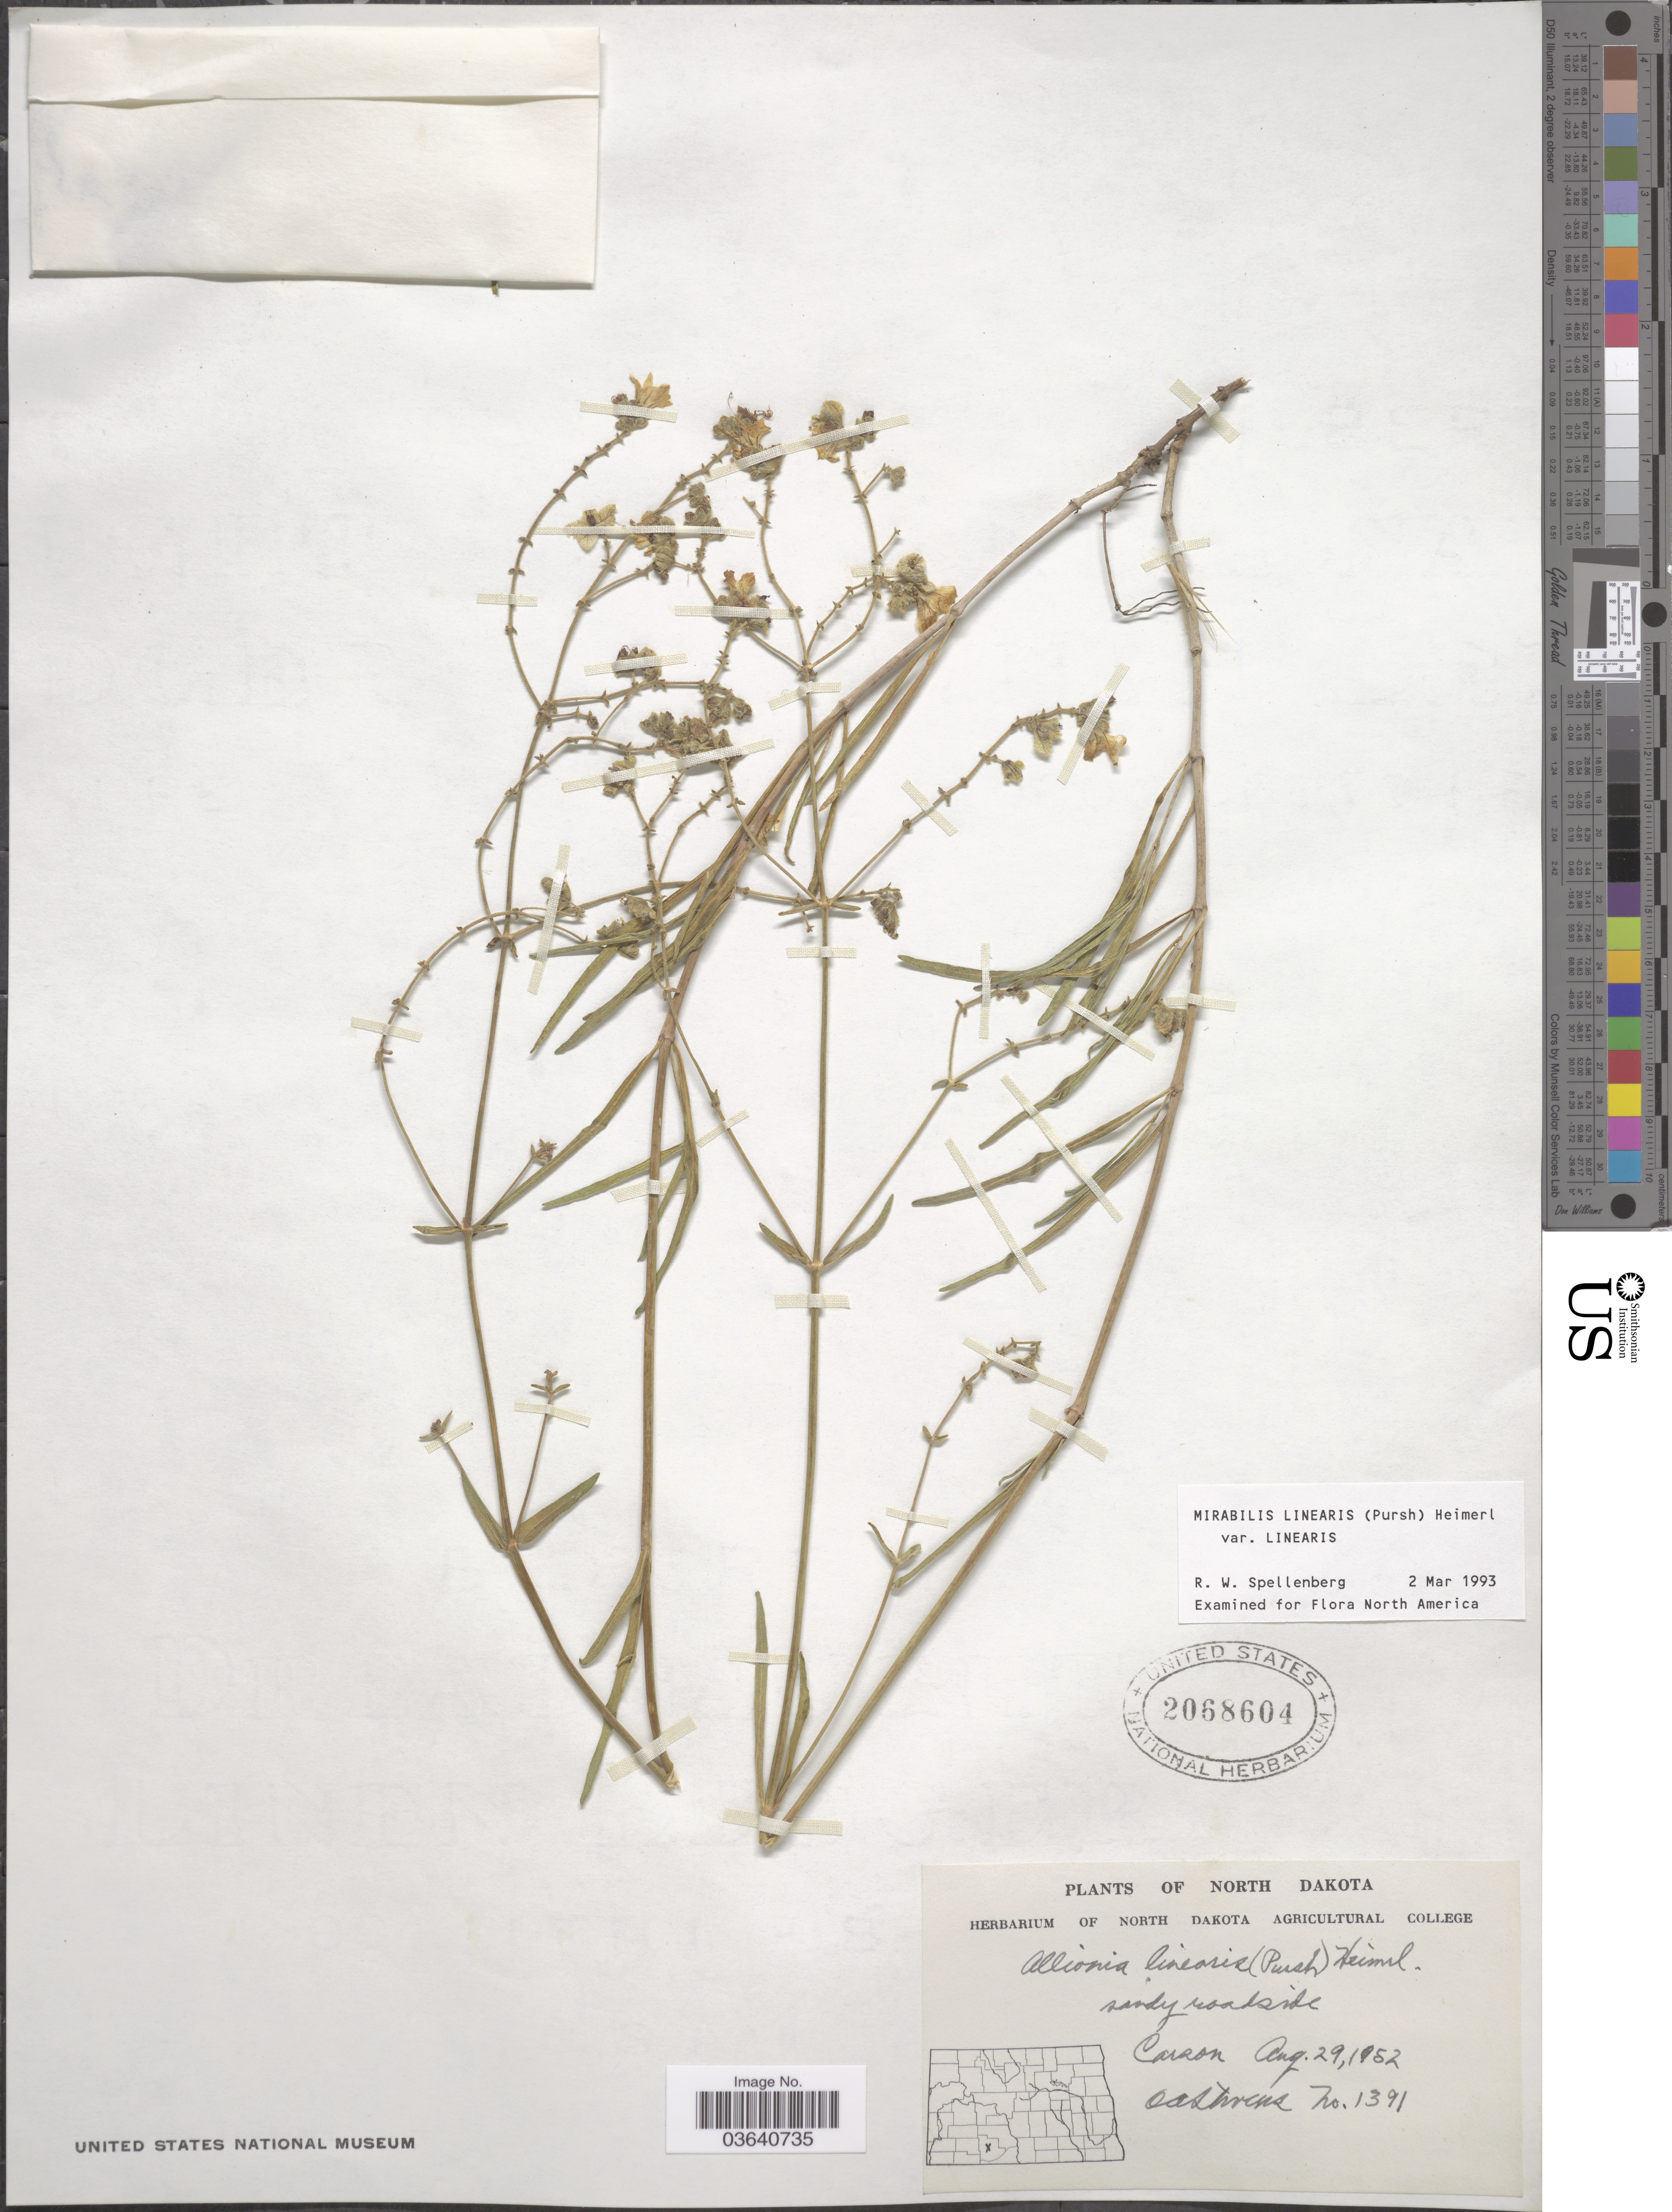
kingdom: Plantae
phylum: Tracheophyta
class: Magnoliopsida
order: Caryophyllales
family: Nyctaginaceae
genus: Mirabilis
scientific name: Mirabilis linearis var. linearis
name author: (Pursh) Heimerl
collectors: O. A. Stevens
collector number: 1391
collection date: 1952-08-29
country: United States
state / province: North Dakota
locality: Sandy roadside. Carson.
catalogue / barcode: US 2068604